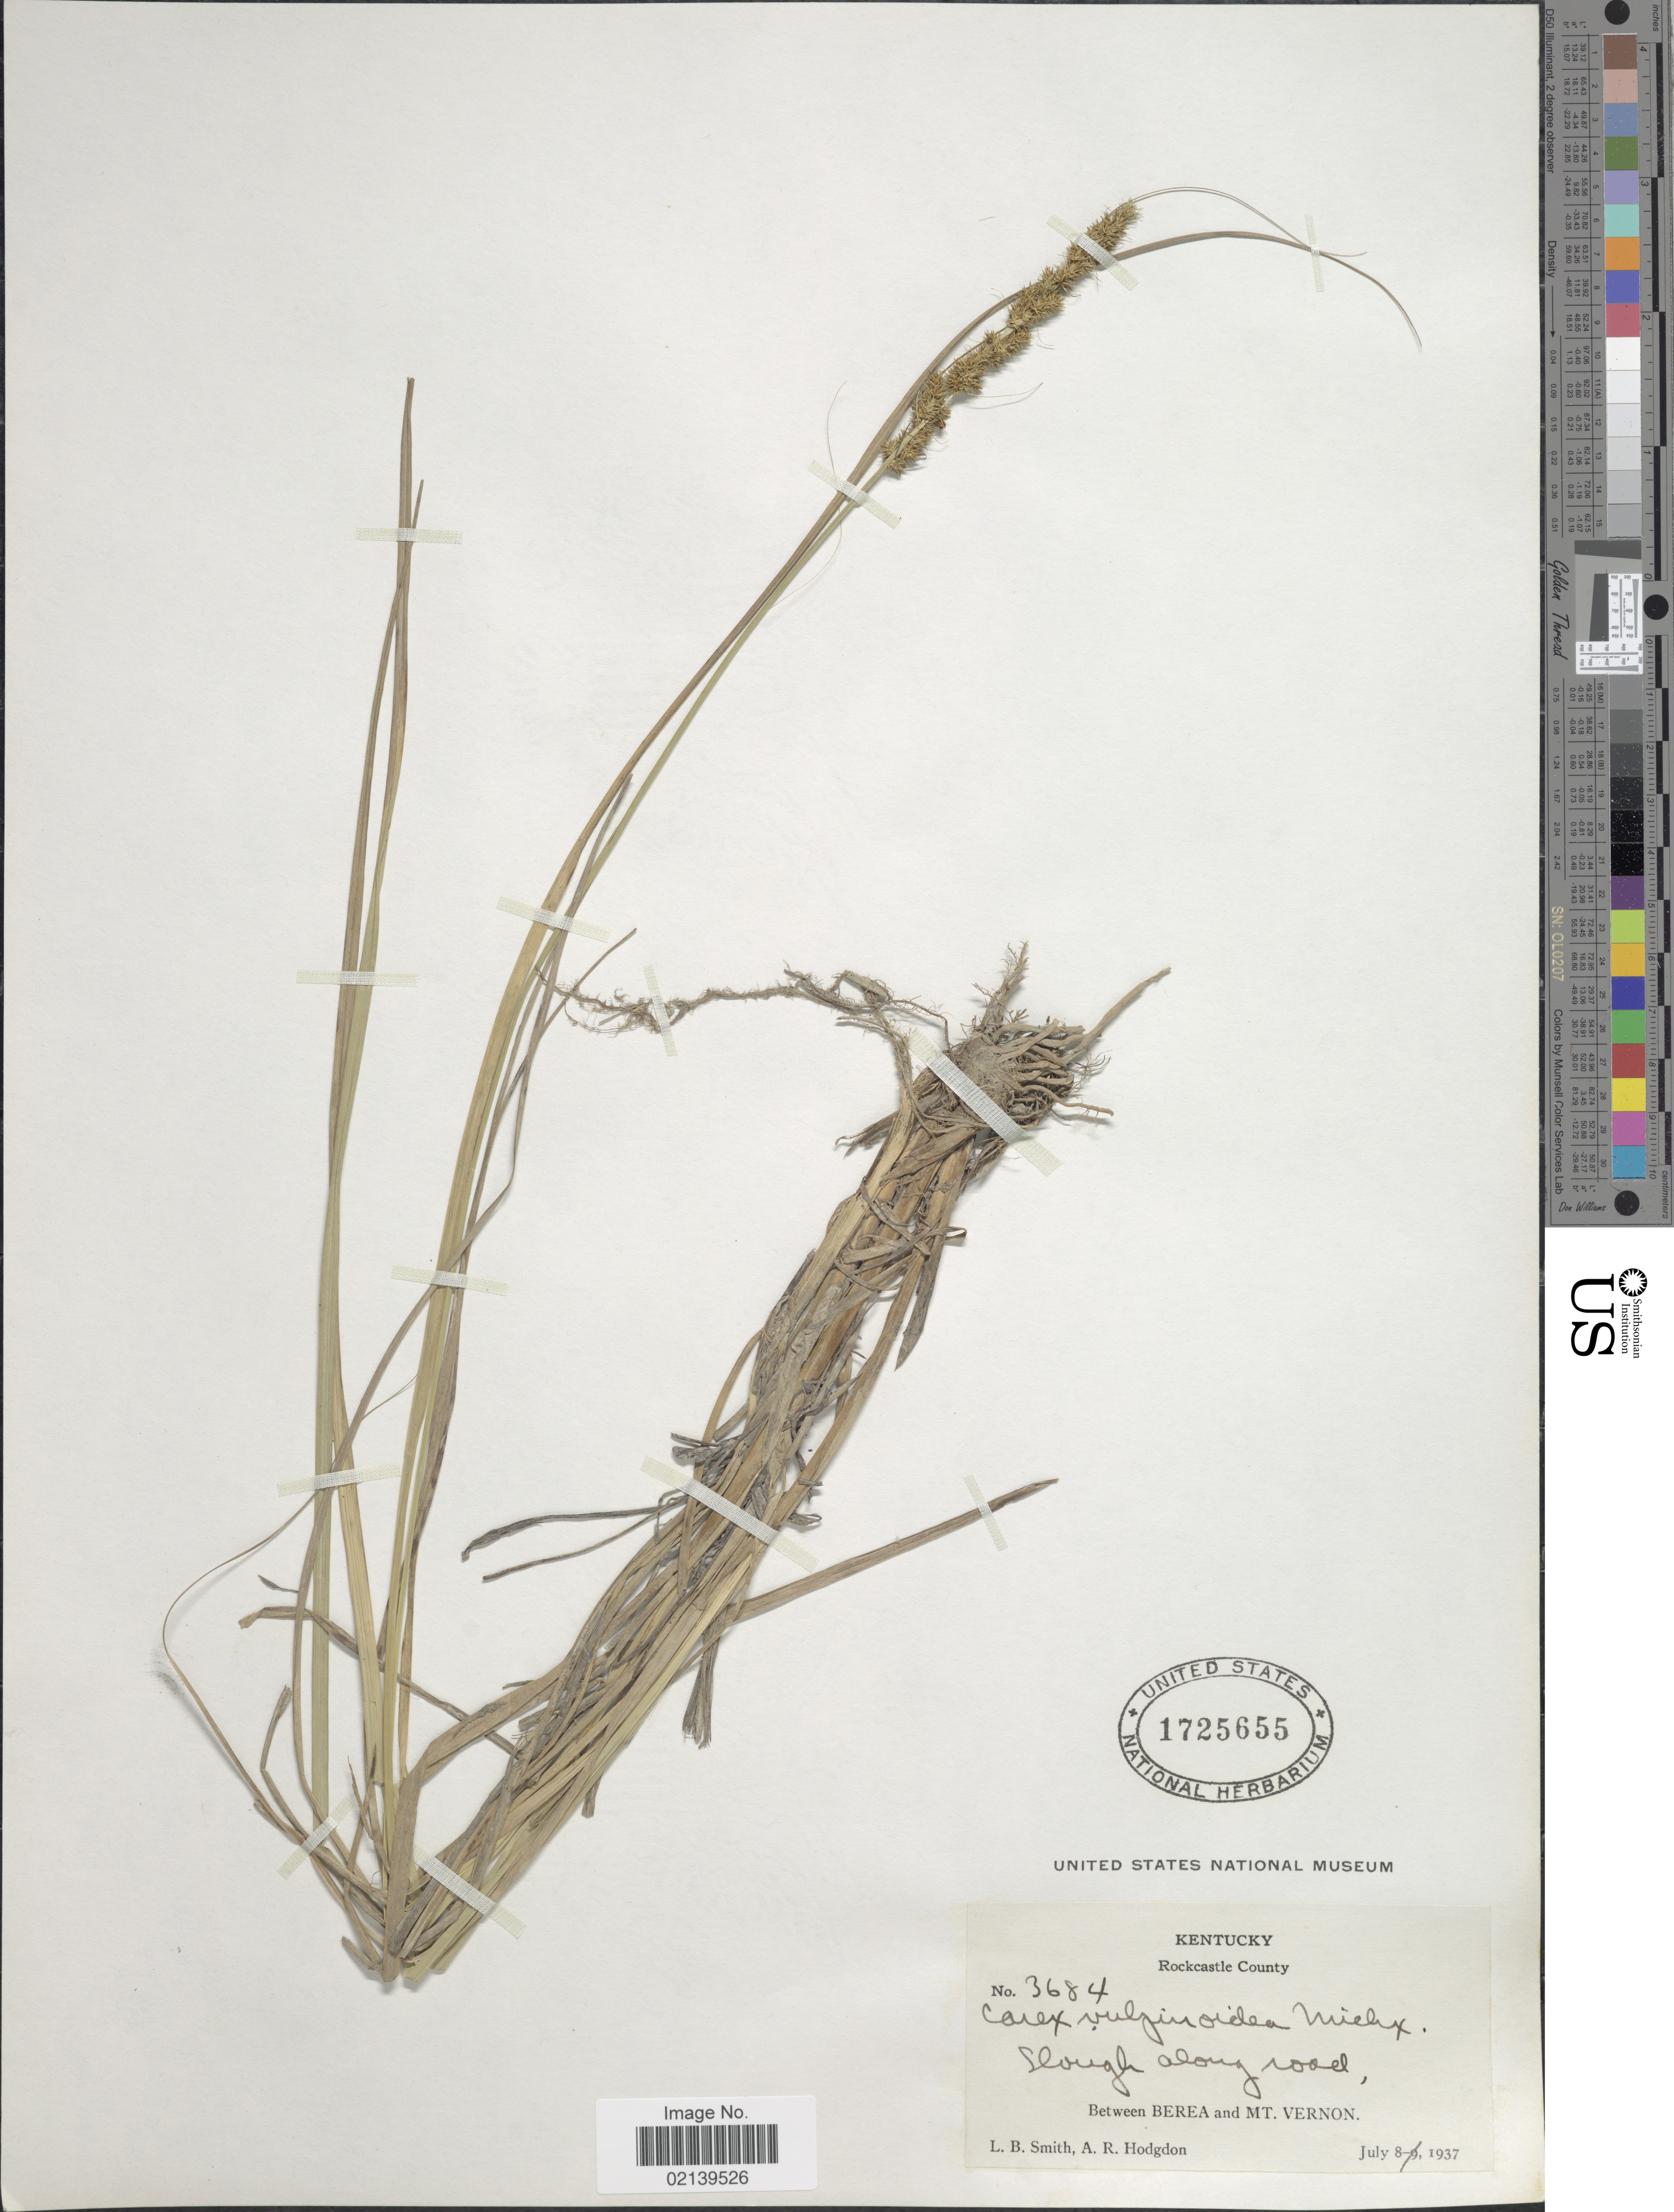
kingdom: Plantae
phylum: Tracheophyta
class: Liliopsida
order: Poales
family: Cyperaceae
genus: Carex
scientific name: Carex vulpinoidea Michx.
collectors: L. Smith & A. R. Hodgdon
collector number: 3684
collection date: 1937-07-08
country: United States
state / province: Kentucky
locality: Rockcastle County, Slough along road, Between Berea and Mt. Vernon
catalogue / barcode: US 1725655